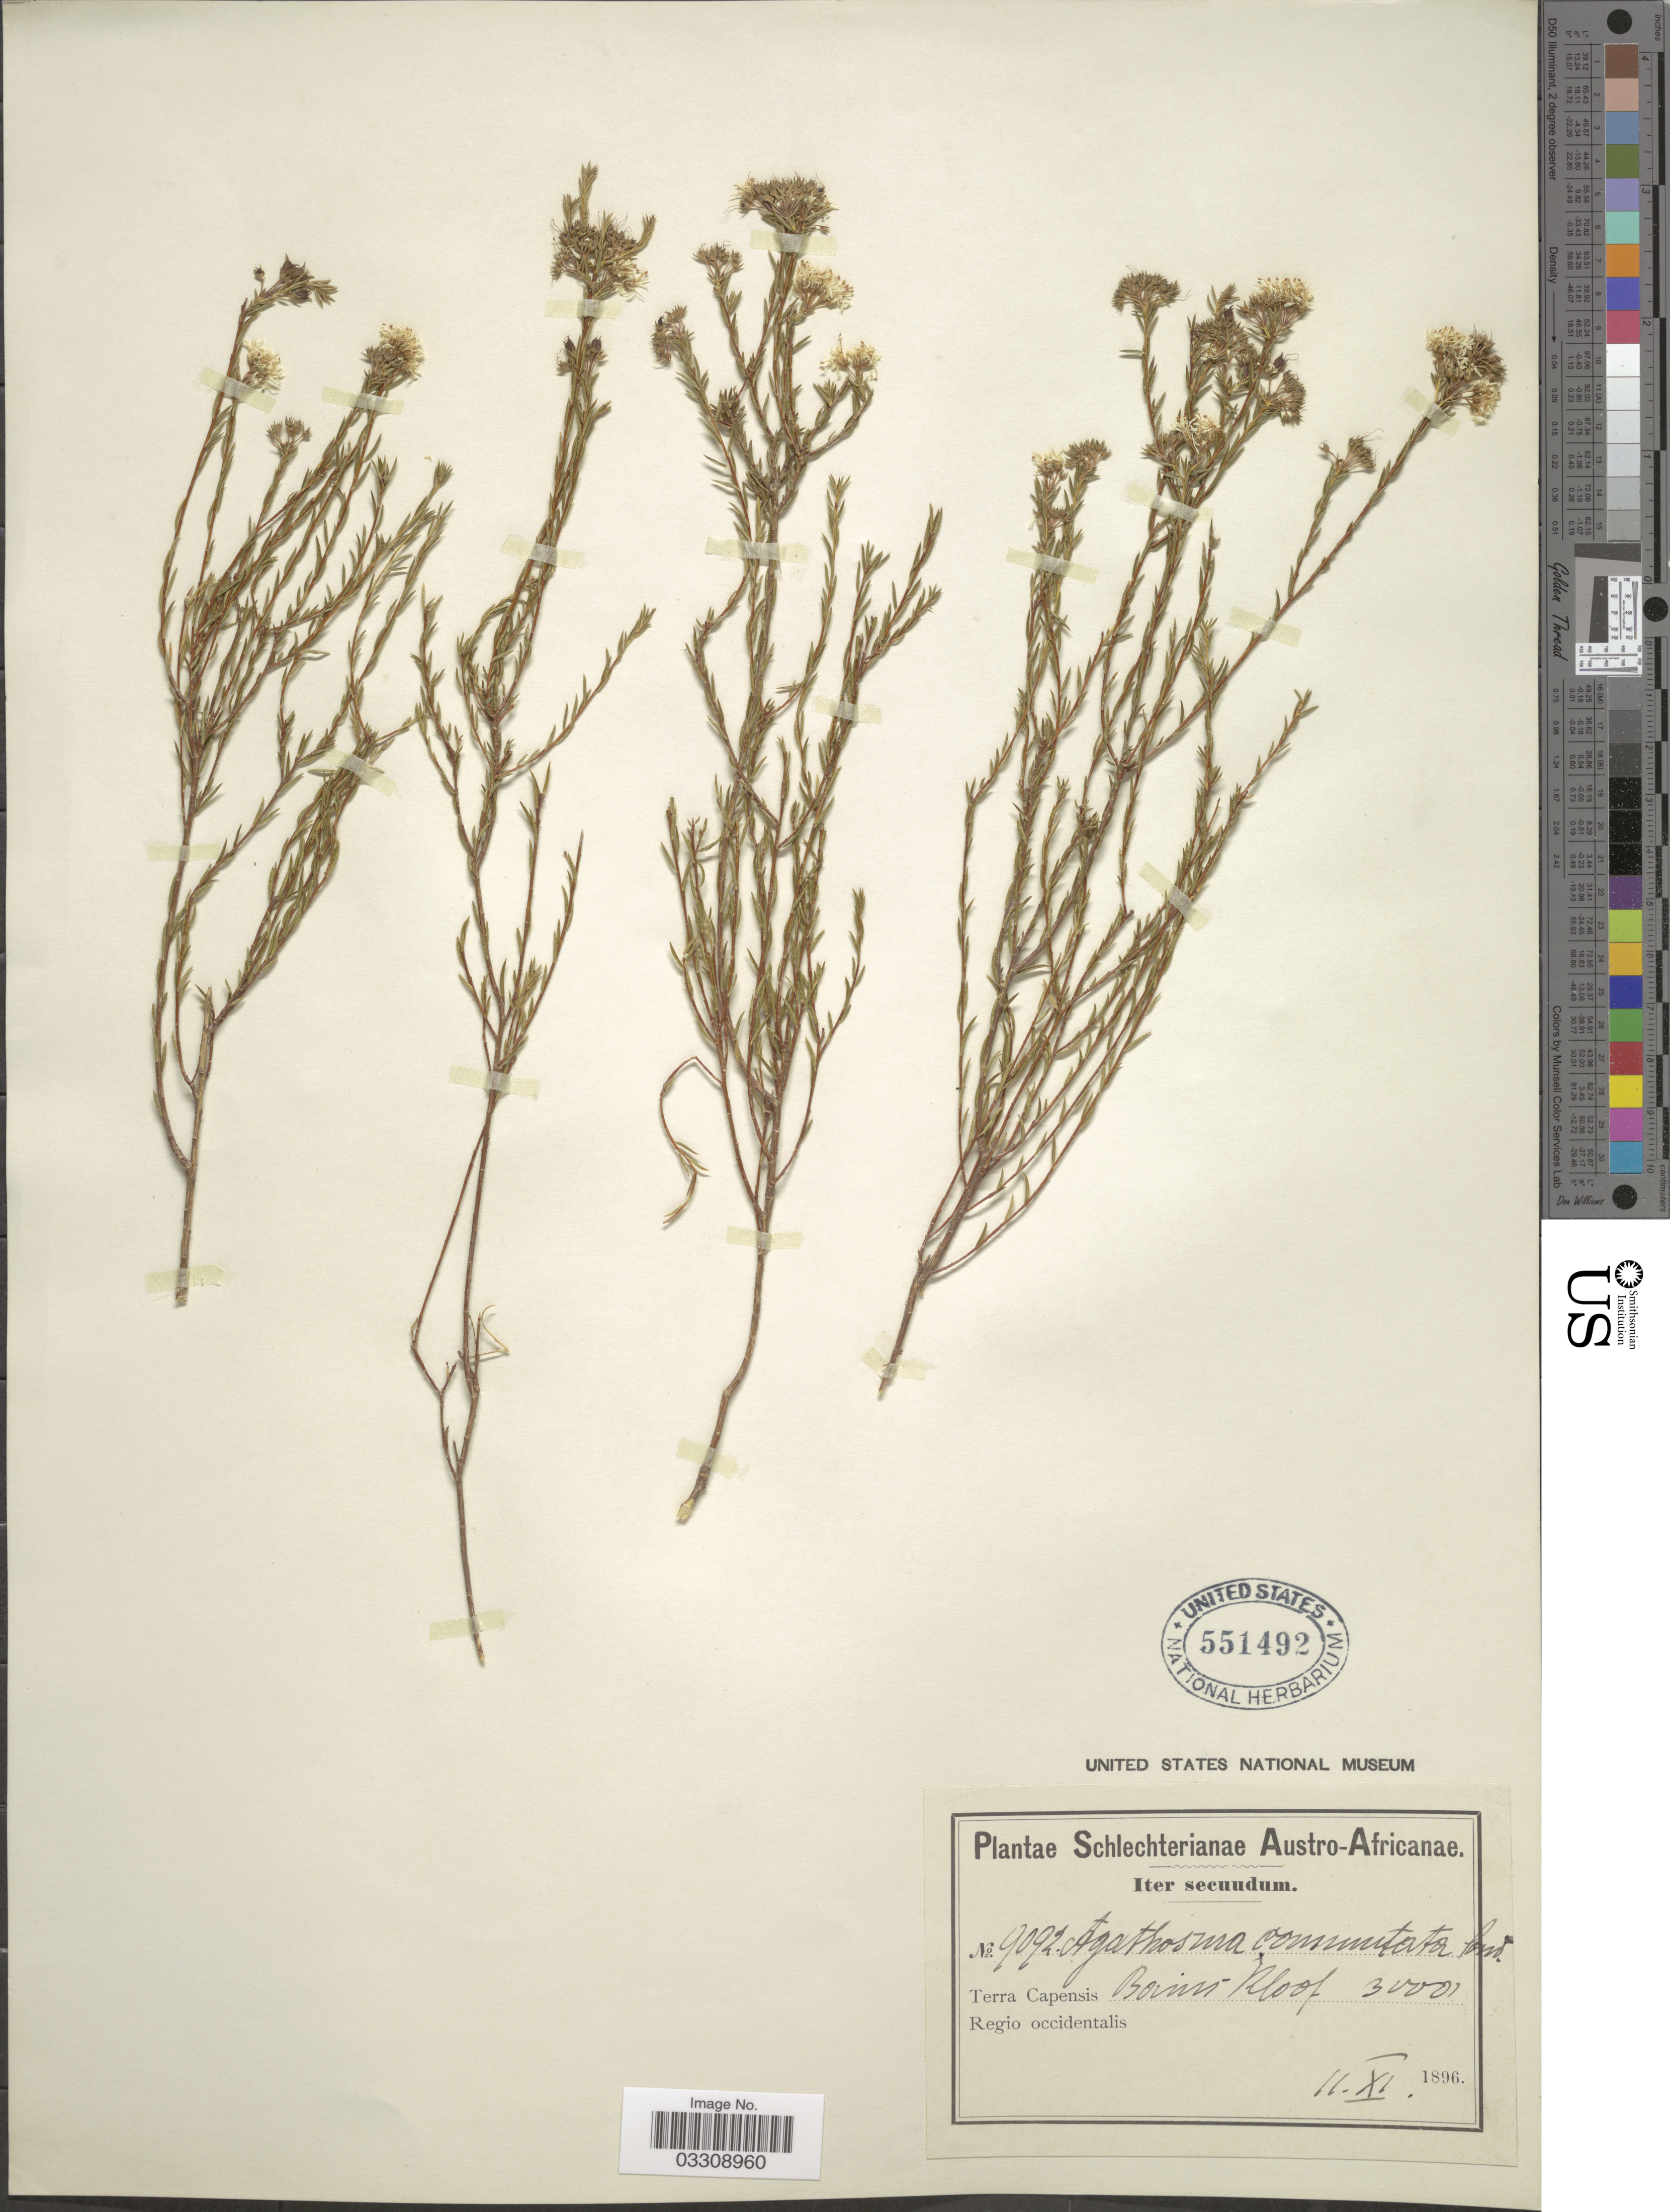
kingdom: Plantae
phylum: Tracheophyta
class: Magnoliopsida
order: Sapindales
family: Rutaceae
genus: Agathosma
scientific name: Agathosma commutata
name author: Sond.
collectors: Schlechter, --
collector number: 9092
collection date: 1896-11-11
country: South Africa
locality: Austro-Africanae. Terra capensis Bains Kloof, Regio occidentalis.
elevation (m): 914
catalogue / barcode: US 551492